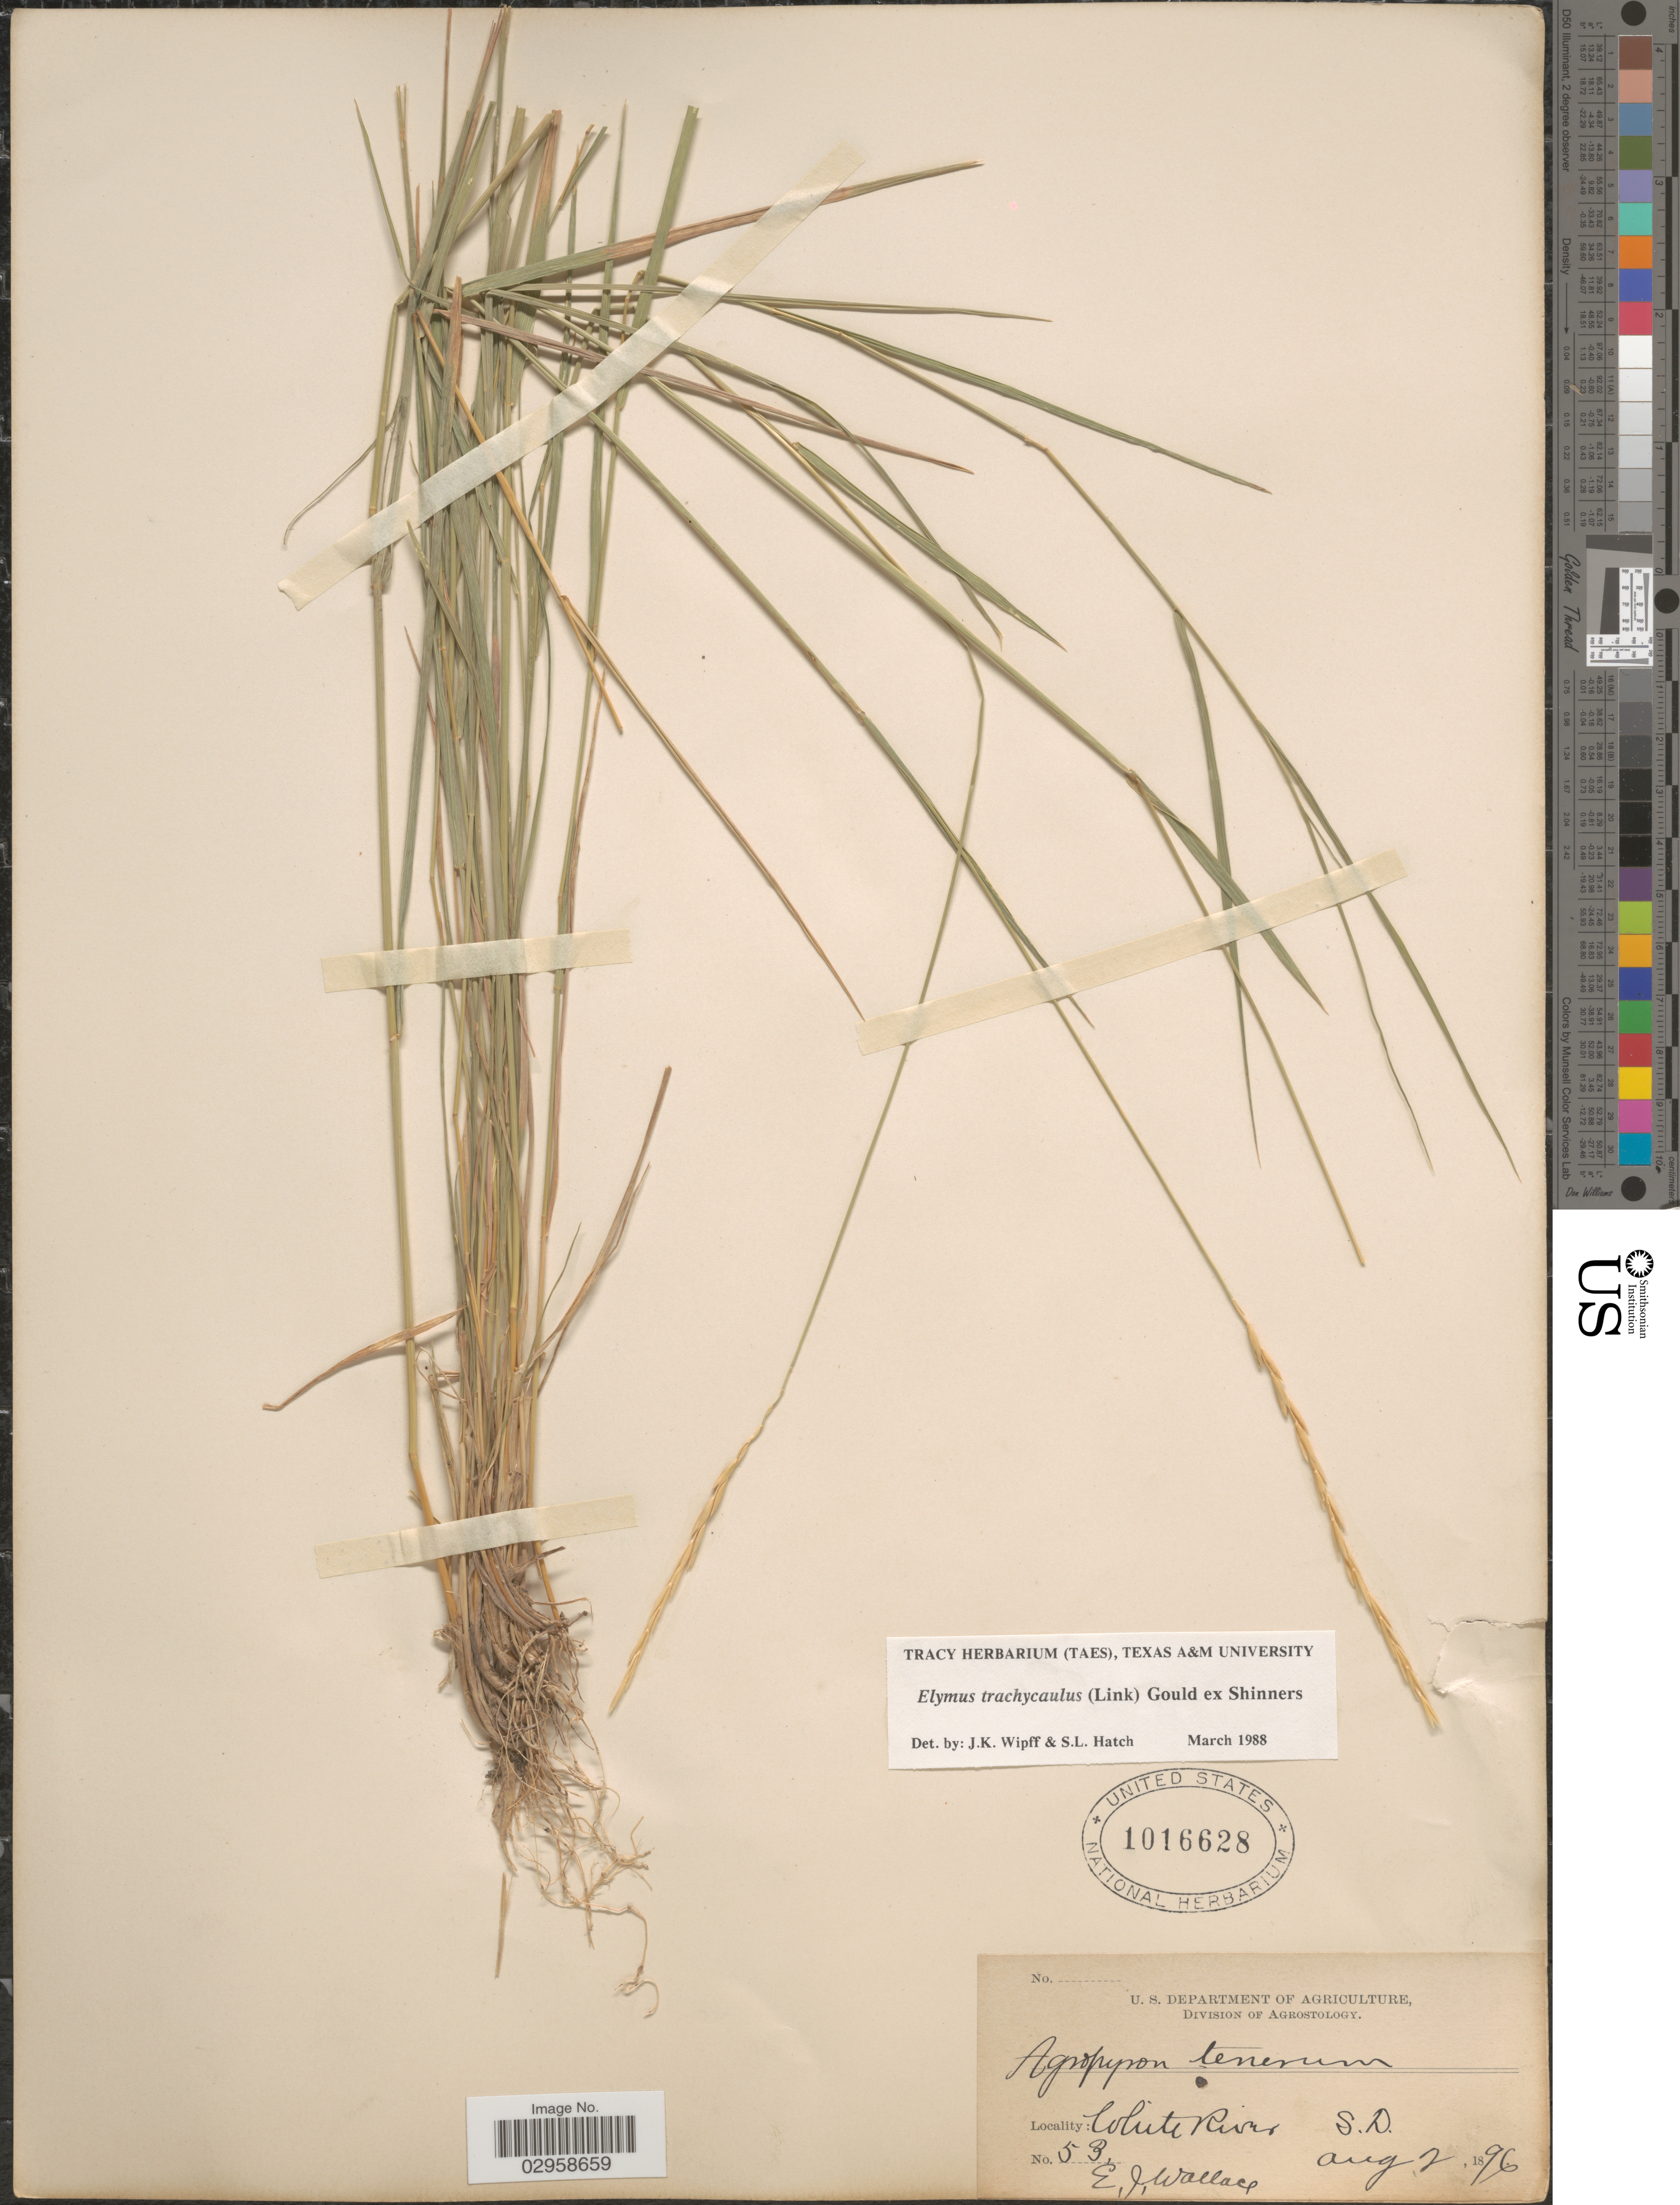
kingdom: Plantae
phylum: Tracheophyta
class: Liliopsida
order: Poales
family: Poaceae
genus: Elymus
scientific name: Elymus trachycaulus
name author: (Link) Gould ex Shinners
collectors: E. J. Wallace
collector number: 53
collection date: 1896-08-02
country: United States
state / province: South Dakota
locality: White River.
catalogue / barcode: US 1016628